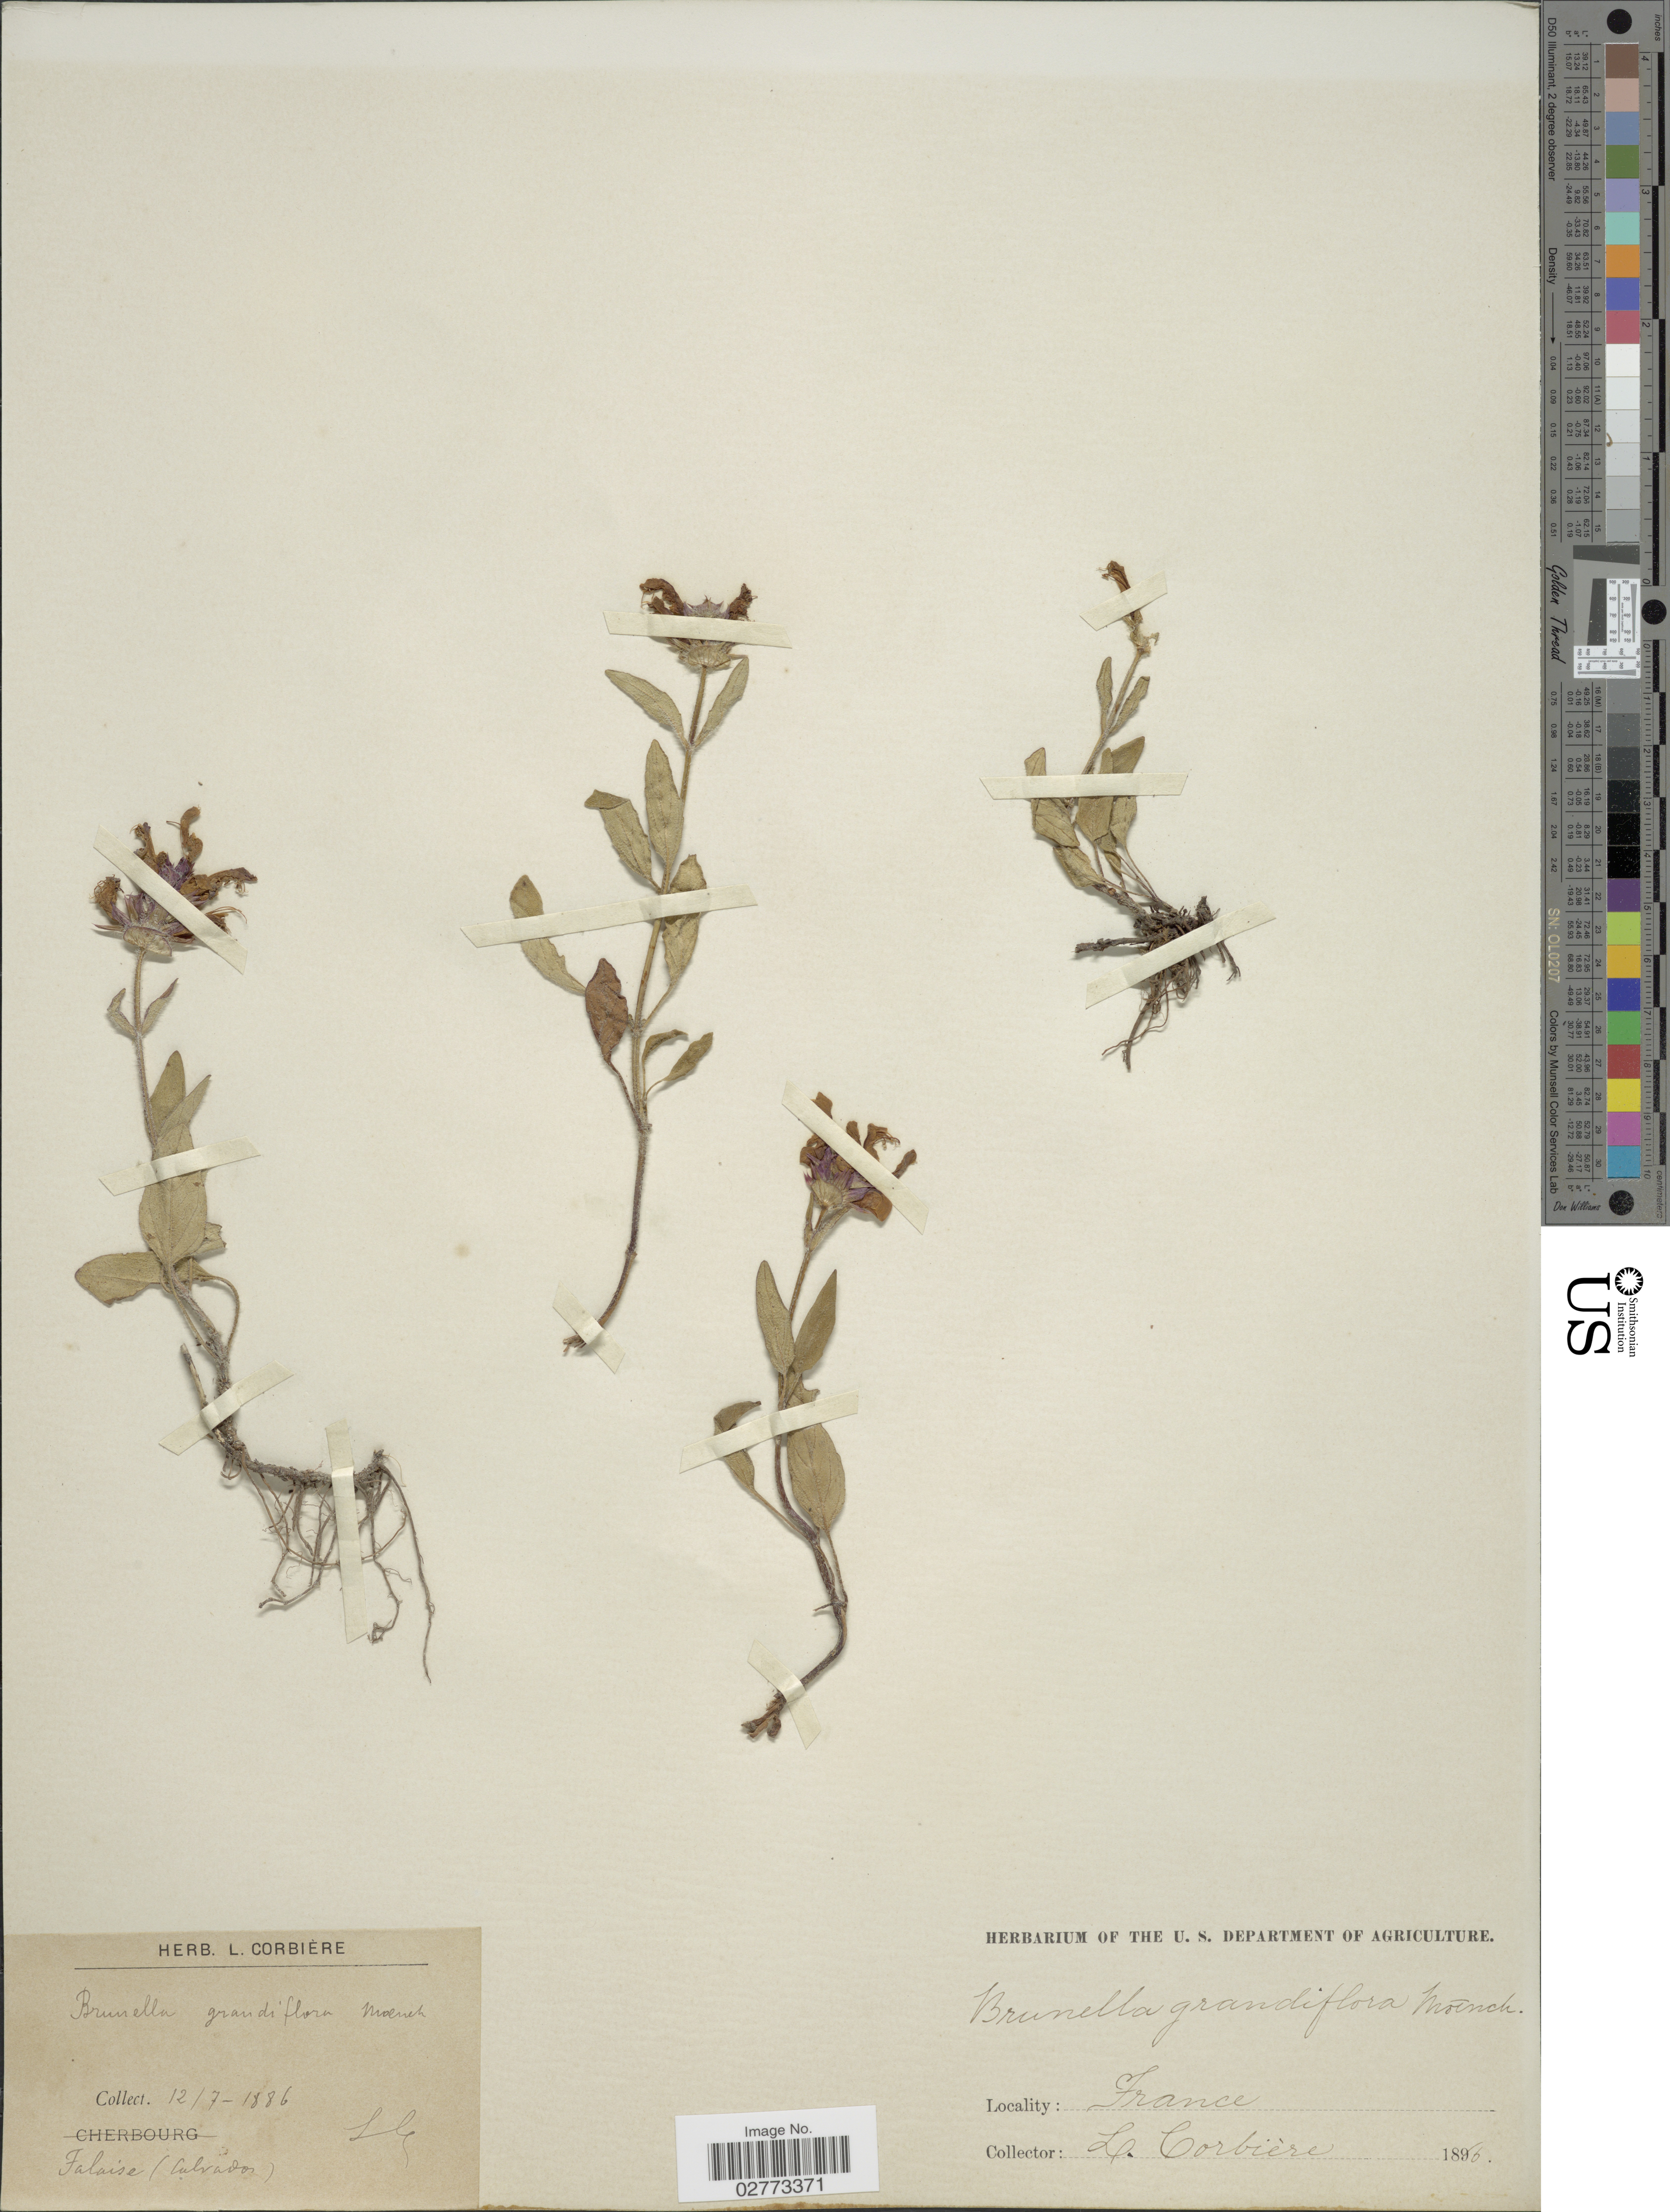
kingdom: Plantae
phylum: Tracheophyta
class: Magnoliopsida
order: Lamiales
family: Lamiaceae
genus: Prunella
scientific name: Prunella grandiflora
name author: (L.) Turra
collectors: L. Corbière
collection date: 1886-07-12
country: France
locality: Falaise (Calvados).